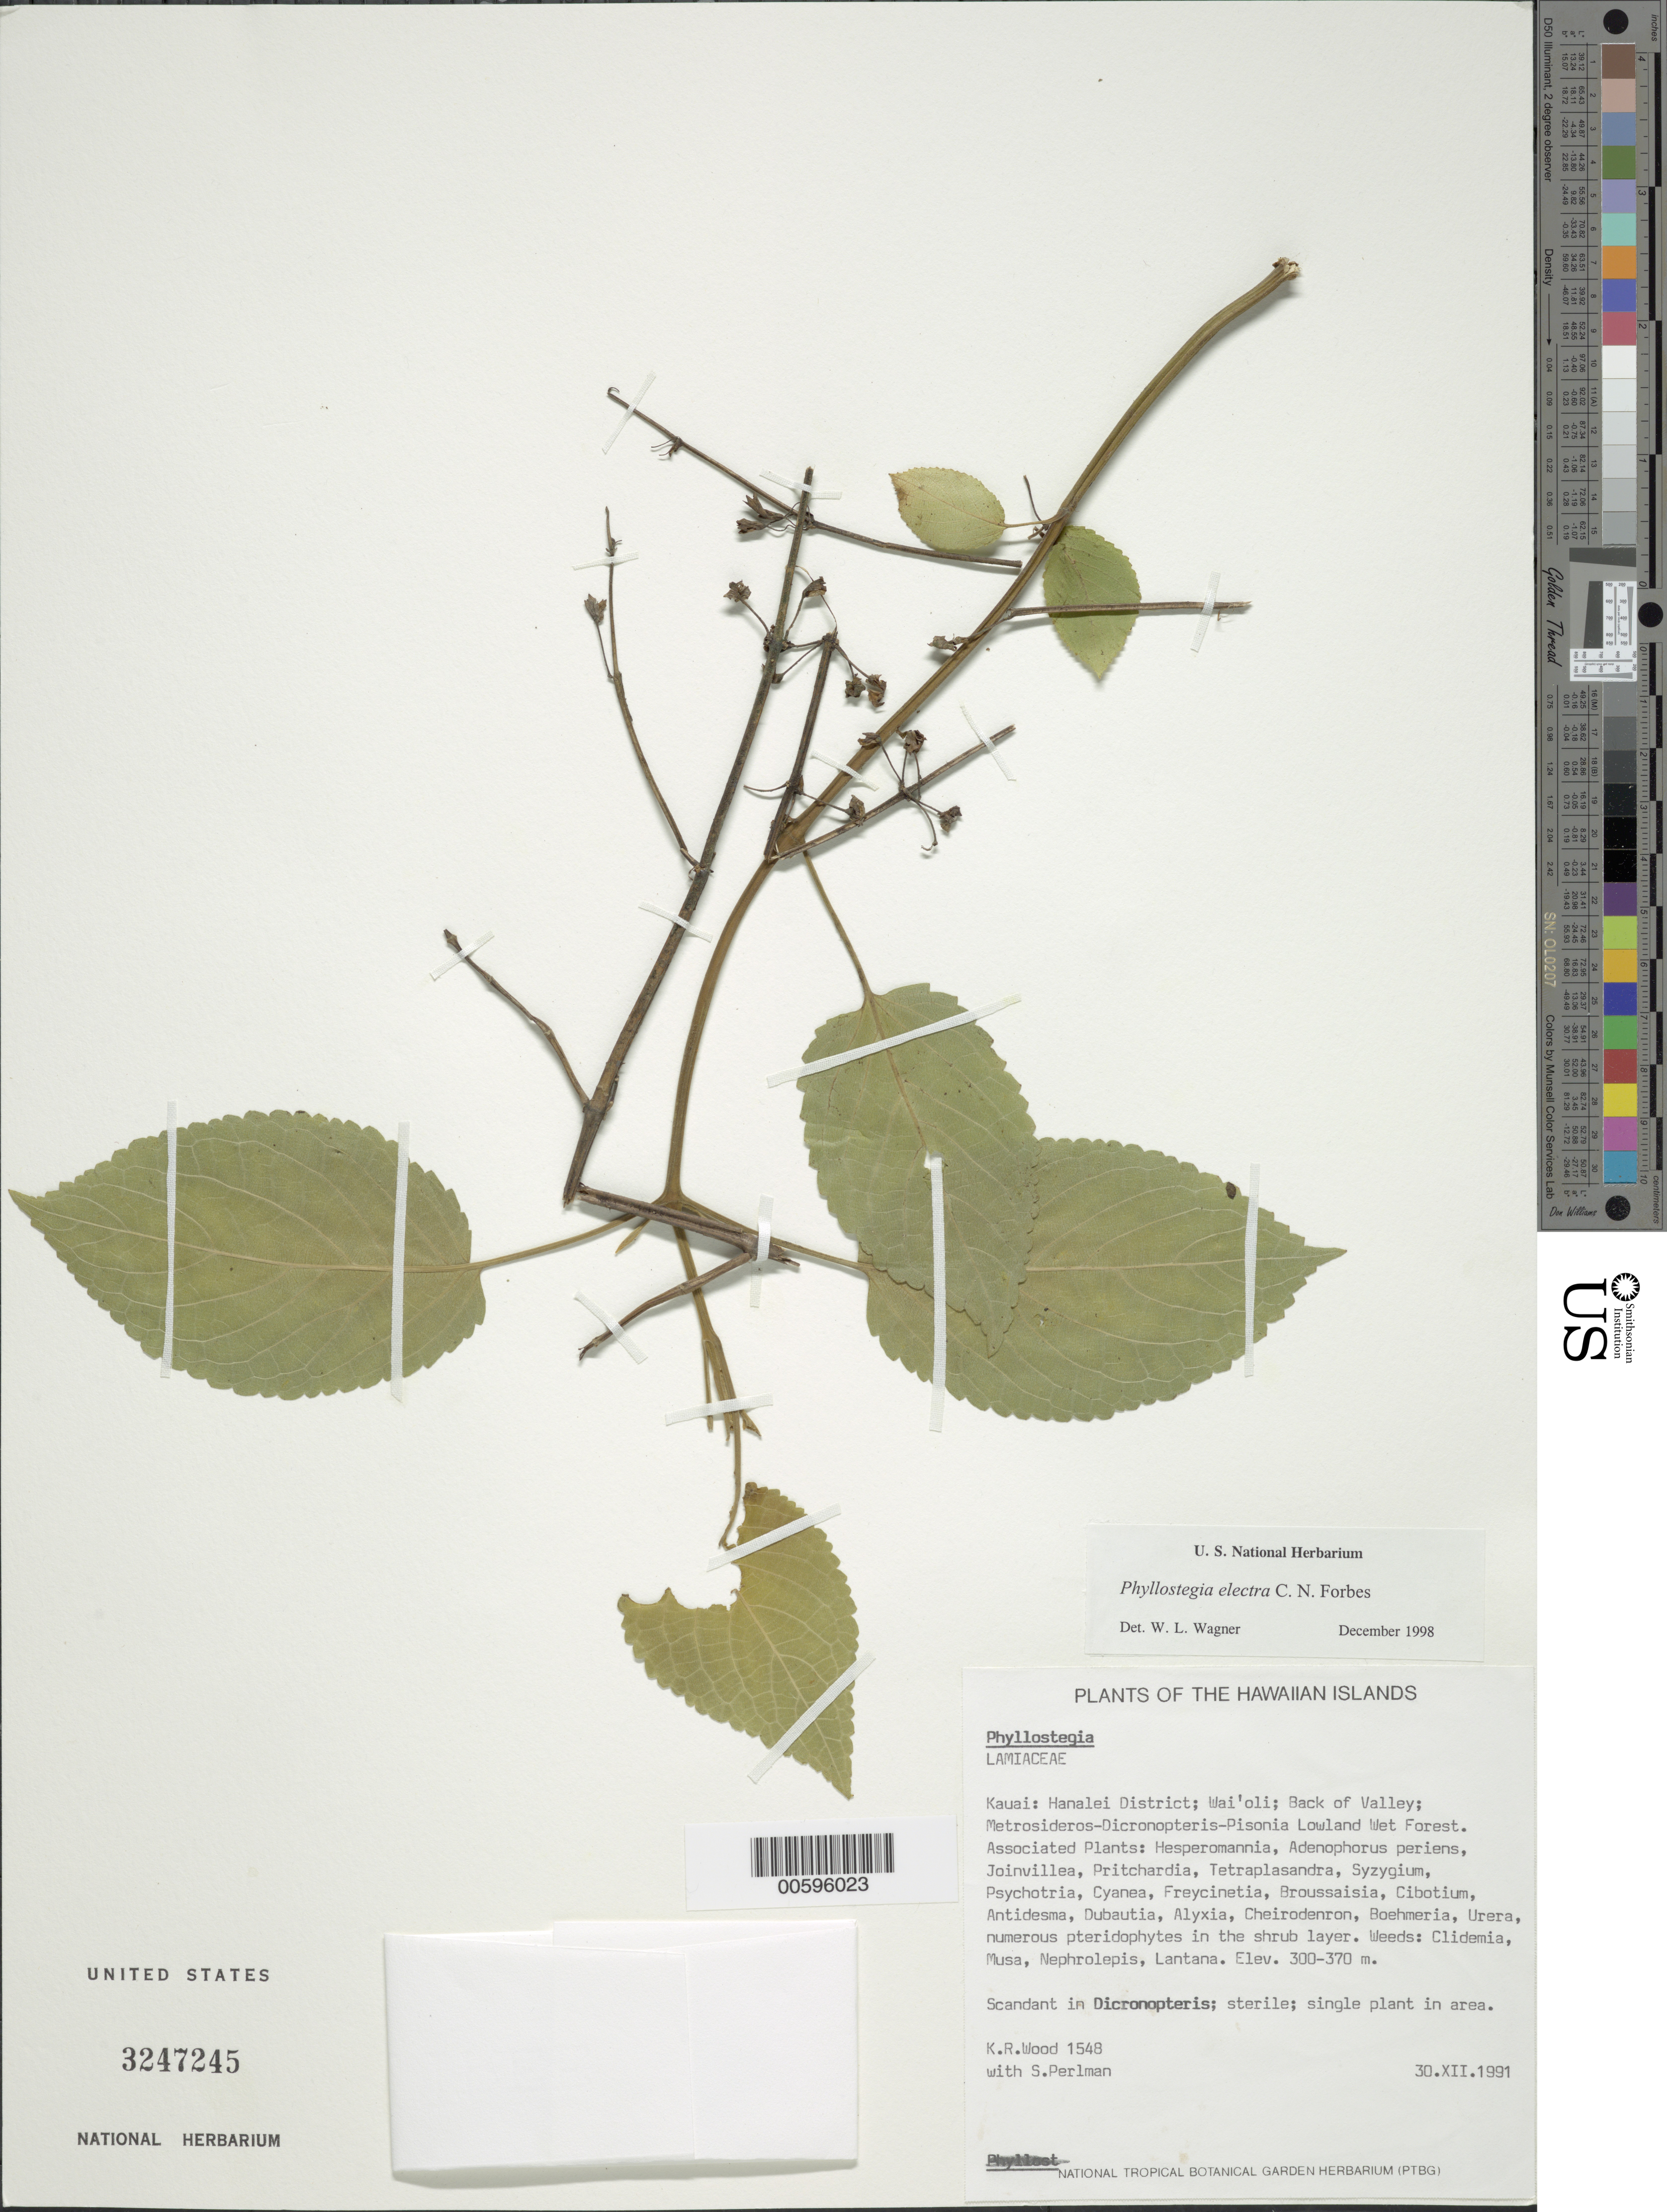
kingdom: Plantae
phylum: Tracheophyta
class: Magnoliopsida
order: Lamiales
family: Lamiaceae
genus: Phyllostegia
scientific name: Phyllostegia electra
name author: C.N. Forbes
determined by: Wagner, W. L., (BOT), Smithsonian Institution - National Museum of Natural History (UNITED STATES)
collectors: K. R. Wood & S. P. Perlman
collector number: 1548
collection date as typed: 30 Dec 1991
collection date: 1991-12-30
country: United States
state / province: Hawaii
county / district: Kauai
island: Kaua'i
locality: Hanalei Dist; Wai'oli; Back of Valley.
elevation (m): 300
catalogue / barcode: US 3247245